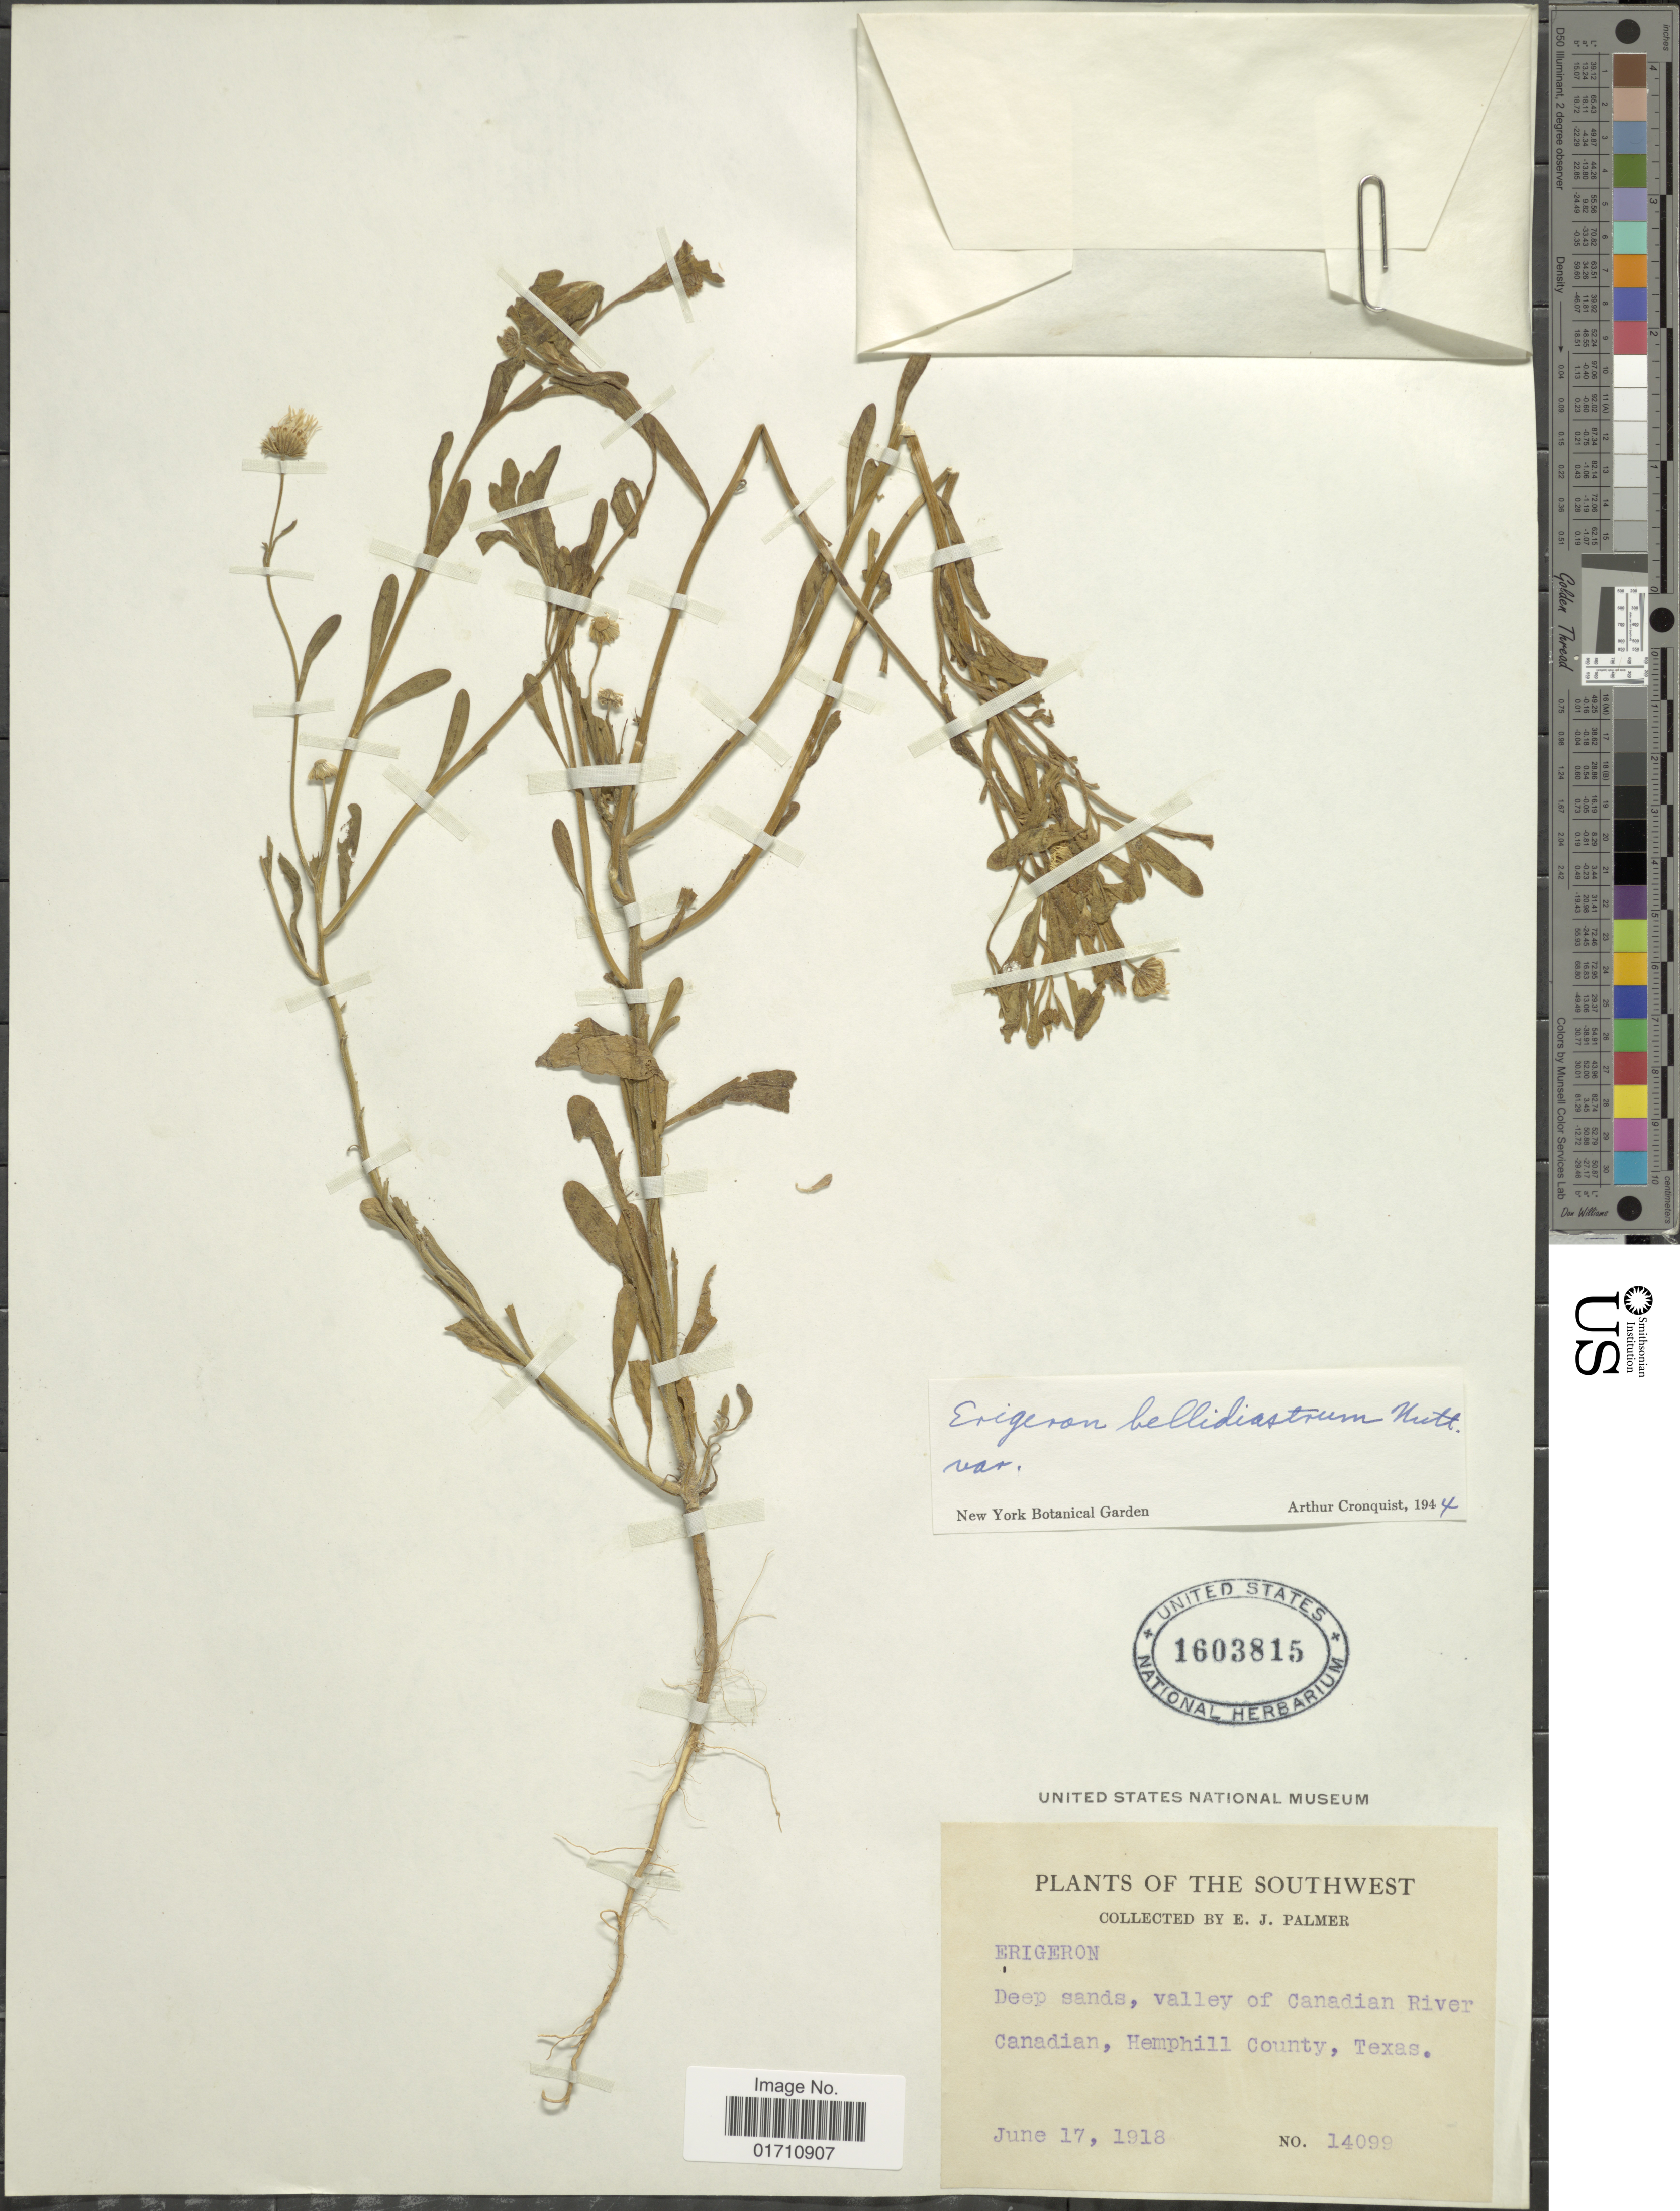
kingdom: Plantae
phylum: Tracheophyta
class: Magnoliopsida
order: Asterales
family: Asteraceae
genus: Erigeron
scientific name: Erigeron bellidiastrum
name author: Nutt.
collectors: E. J. Palmer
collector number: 14099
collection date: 1918-06-17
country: United States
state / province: Texas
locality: The Southwest, Deep sands, valley of Canadian River Canadian, Hemphill County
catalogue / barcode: US 1603815